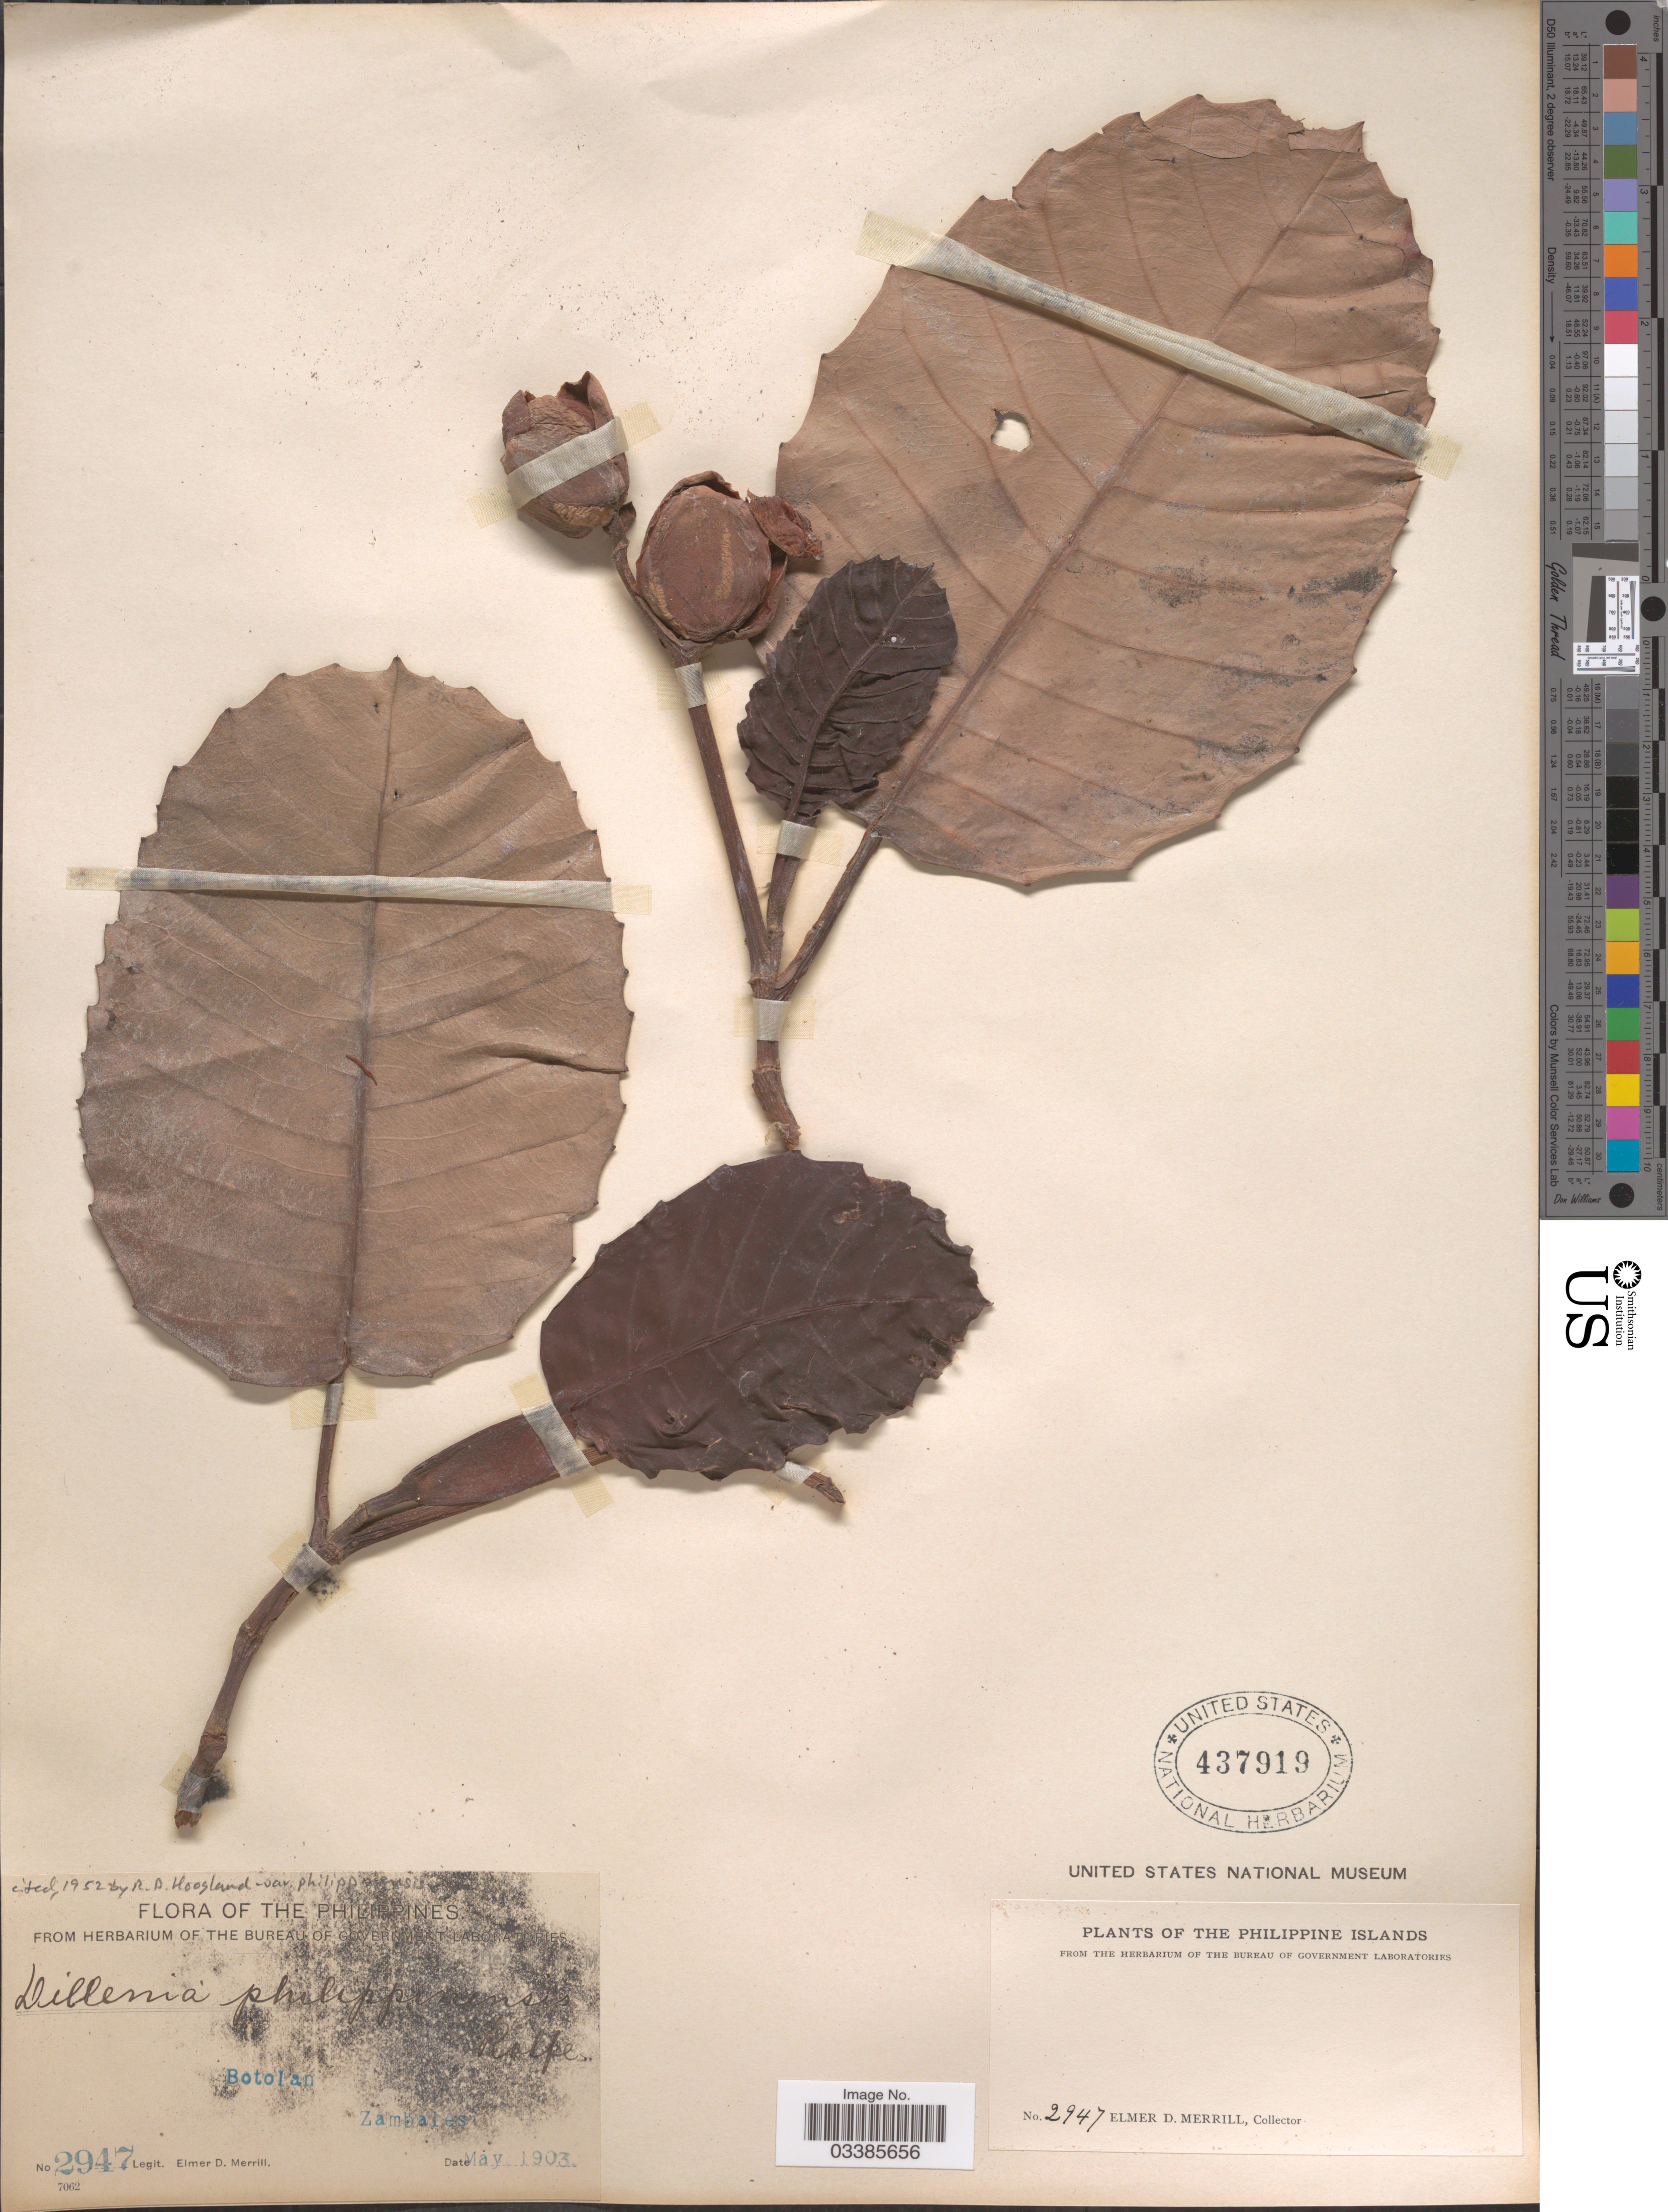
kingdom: Plantae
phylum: Tracheophyta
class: Magnoliopsida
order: Dilleniales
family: Dilleniaceae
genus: Dillenia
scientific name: Dillenia philippinensis var. philippinensis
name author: Rolfe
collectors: E. D. Merrill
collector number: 2947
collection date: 1903-05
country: Philippines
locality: Botolan. Zambales.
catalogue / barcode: US 437919